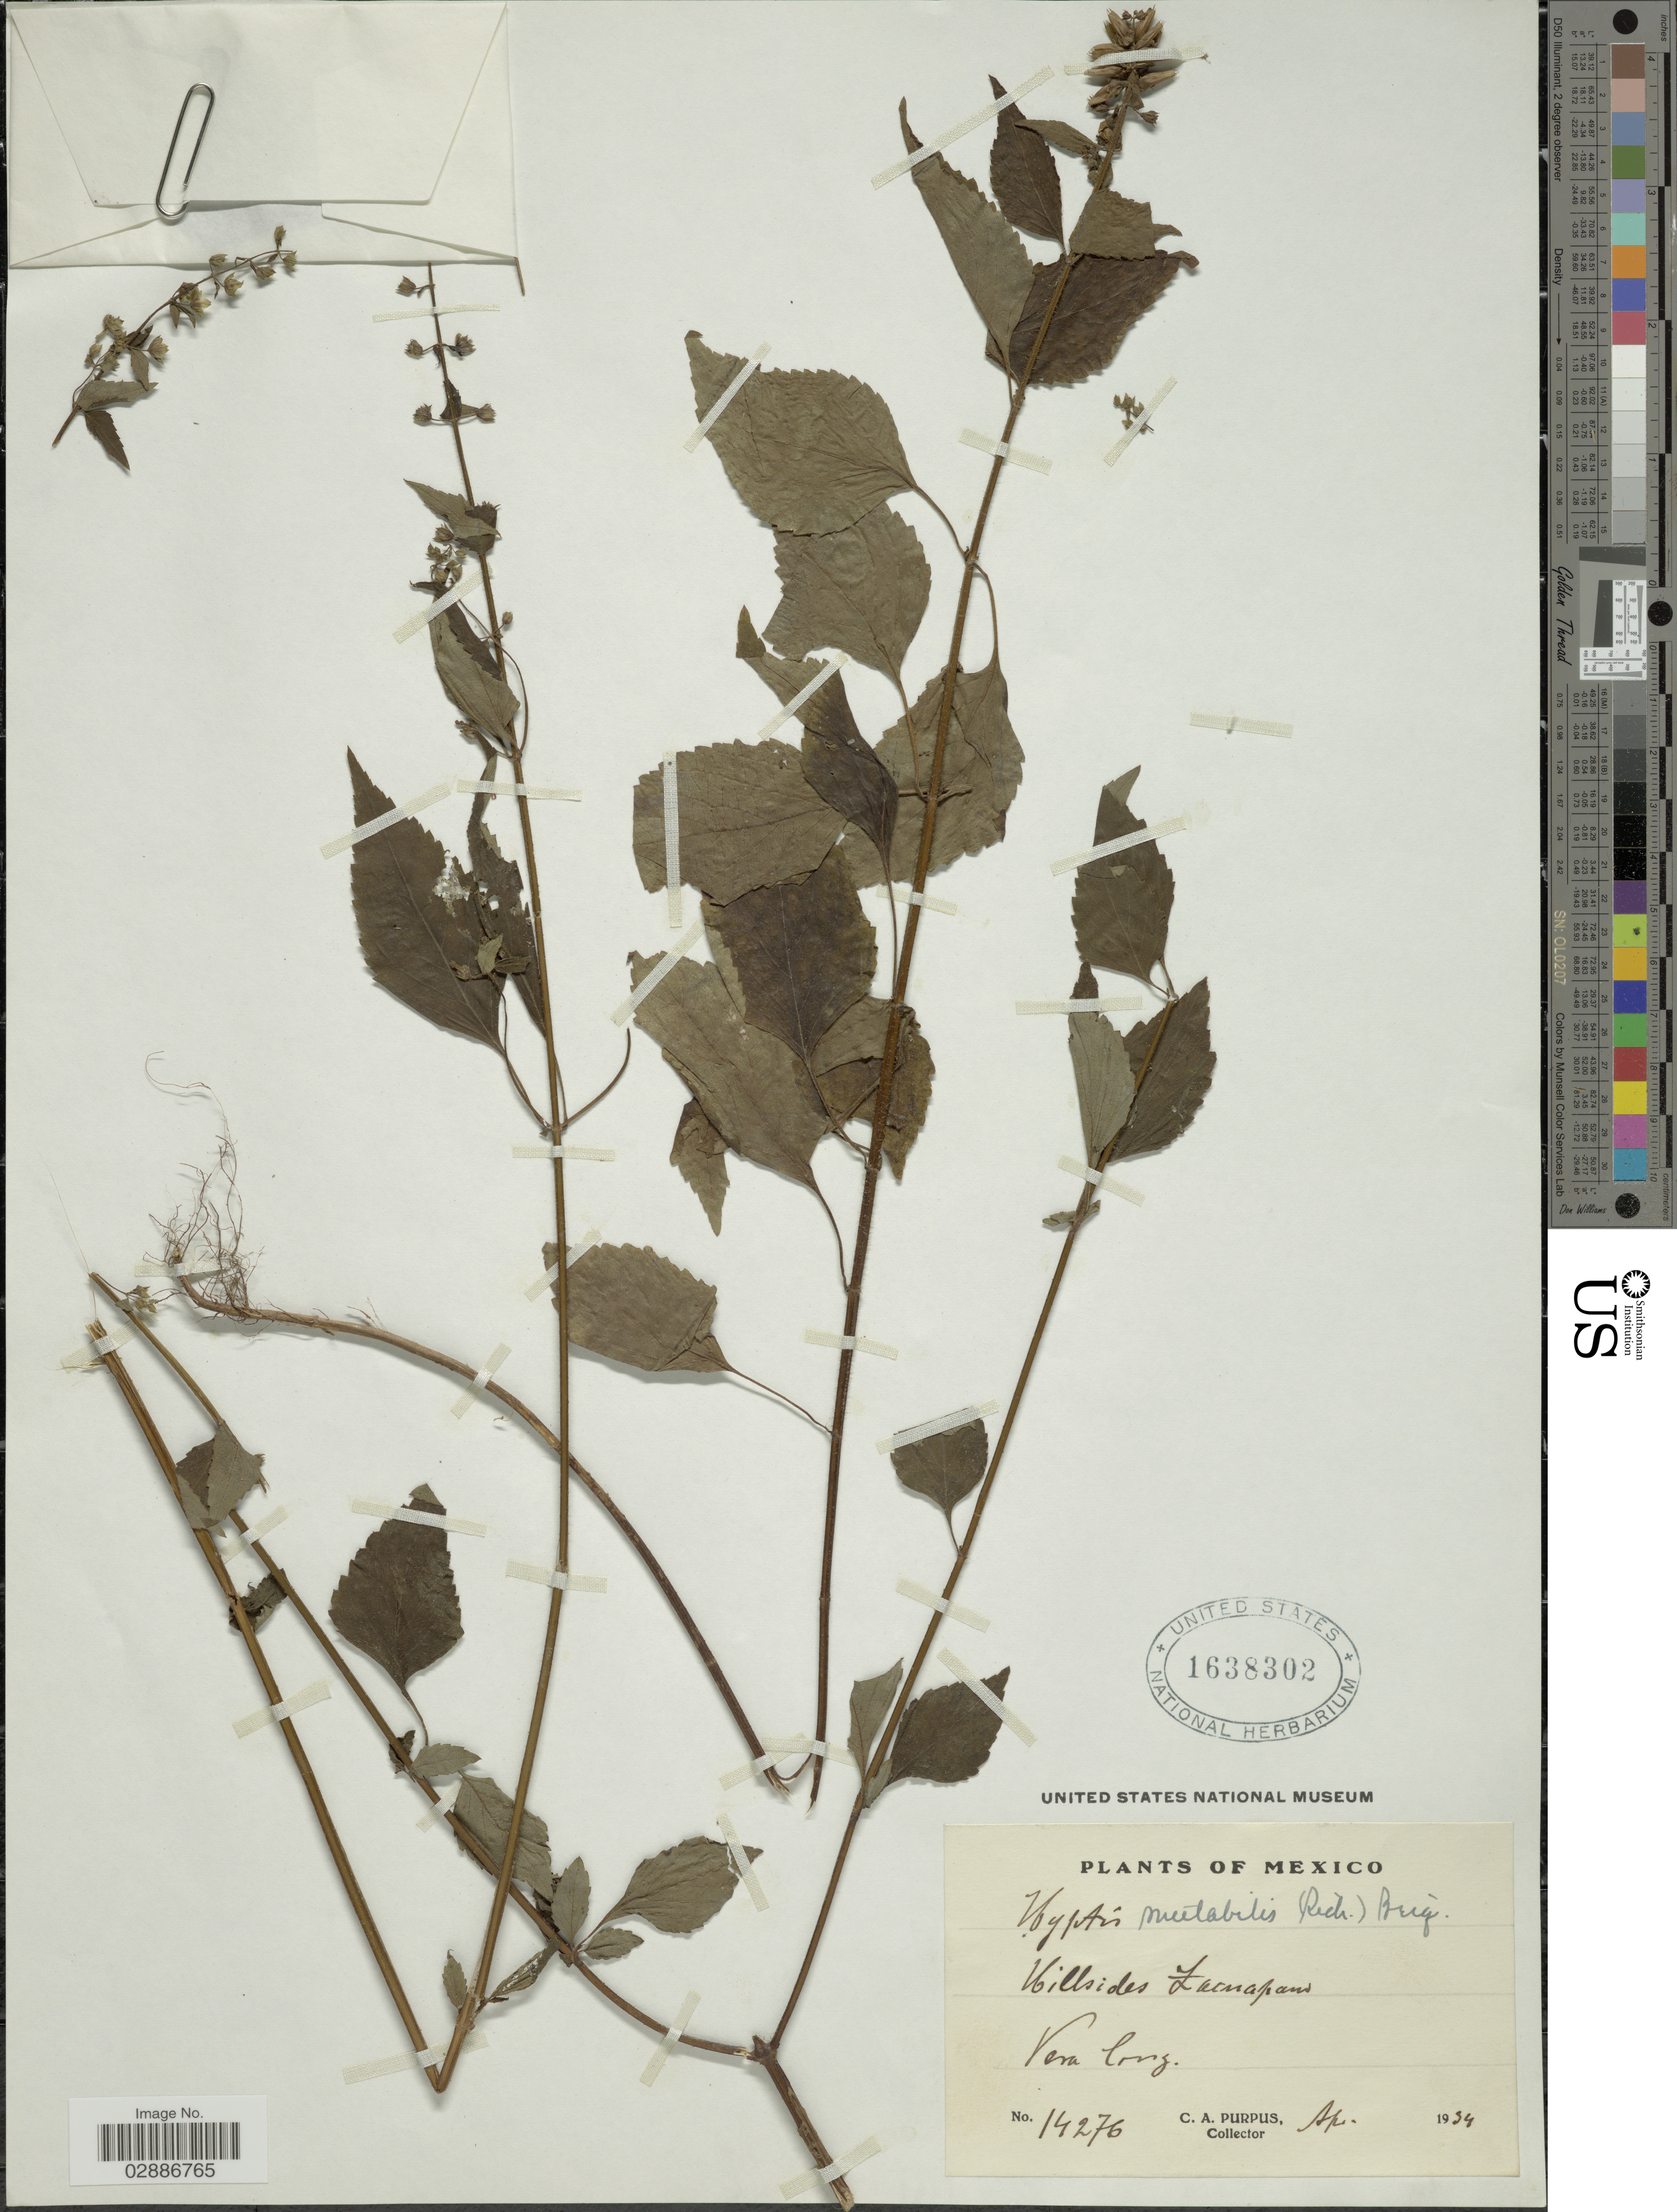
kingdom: Plantae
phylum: Tracheophyta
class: Magnoliopsida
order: Lamiales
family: Lamiaceae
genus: Cantinoa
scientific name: Cantinoa sp.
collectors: C. A. Purpus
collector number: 14276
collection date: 1934-04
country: Mexico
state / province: Veracruz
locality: Hillsides Zacuapan. Vera Cruz.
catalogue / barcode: US 1638302